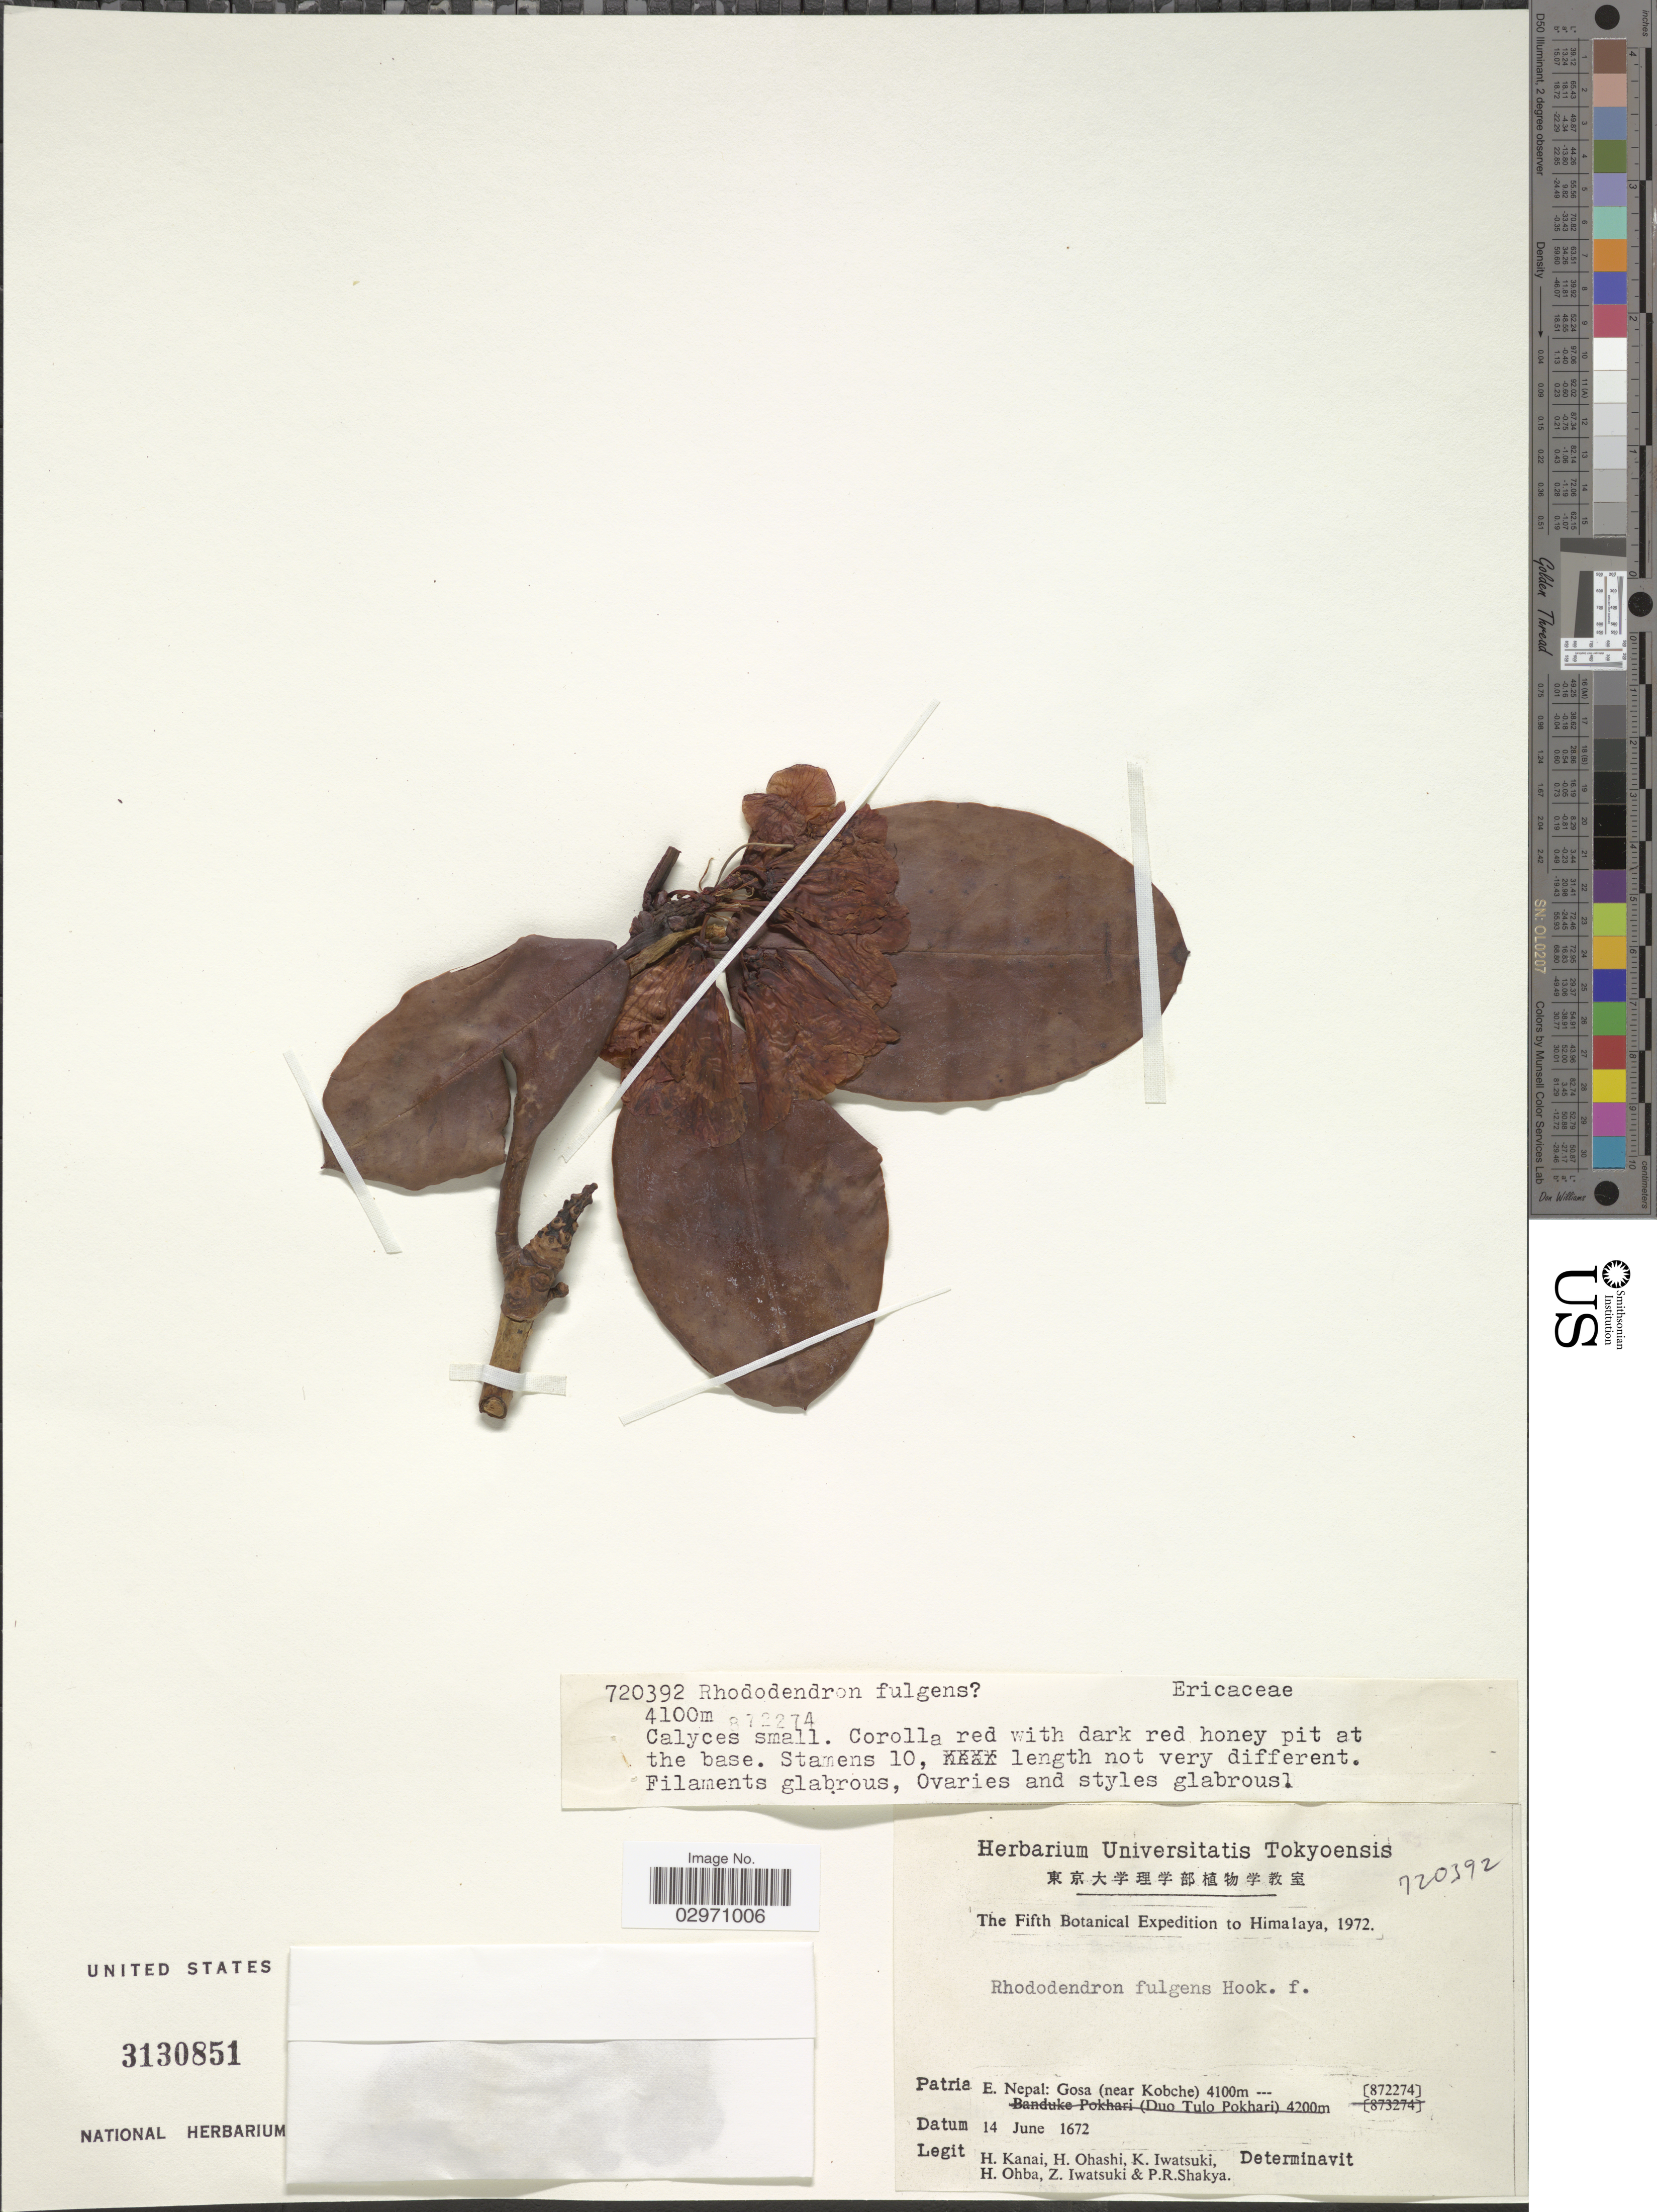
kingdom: Plantae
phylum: Tracheophyta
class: Magnoliopsida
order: Ericales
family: Ericaceae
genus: Rhododendron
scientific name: Rhododendron fulgens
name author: Hook. f.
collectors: H. Kanai, H. Ohashi, K. Iwatsuki, H. Ohba & et al.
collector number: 720392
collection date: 1972-06-14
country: Nepal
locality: E. Nepal: Gosa (near Kobche). Himalaya.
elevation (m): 4100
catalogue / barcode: US 3130851